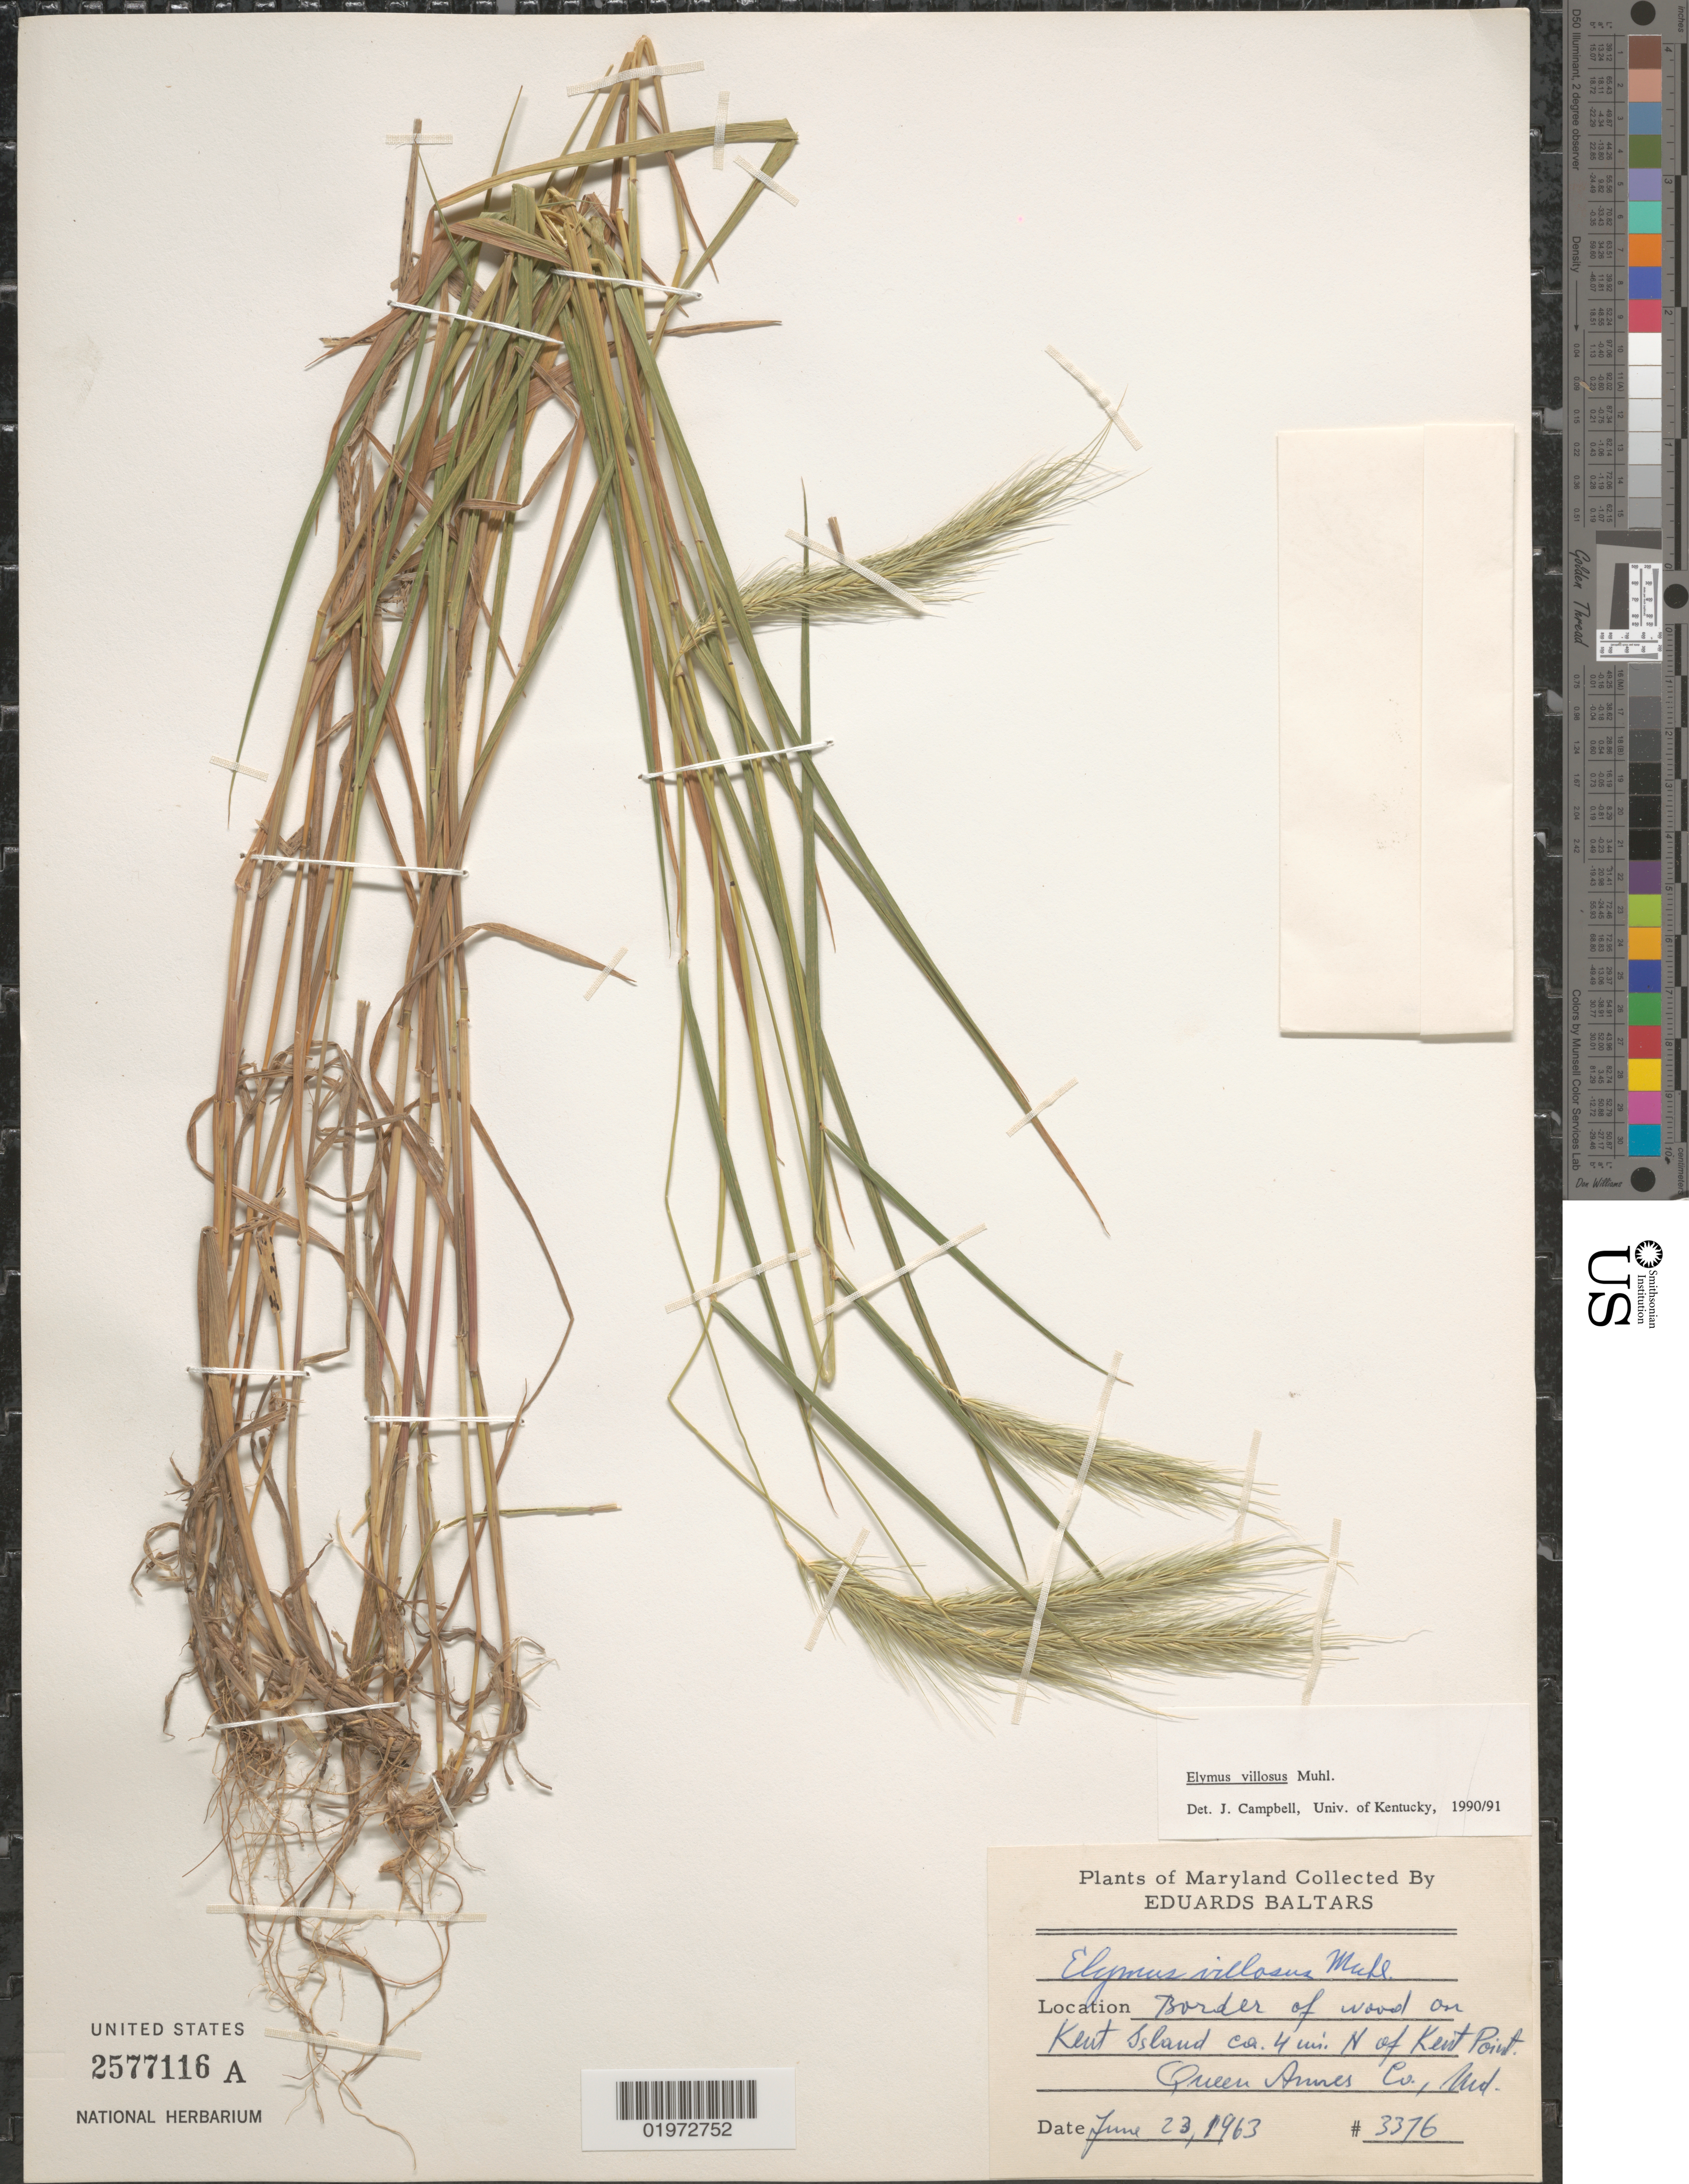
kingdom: Plantae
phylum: Tracheophyta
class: Liliopsida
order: Poales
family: Poaceae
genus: Elymus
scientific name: Elymus villosus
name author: Muhl. ex Willd.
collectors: E. Baltars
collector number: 3376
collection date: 1963-06-23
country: United States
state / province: Maryland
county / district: Queen Anne's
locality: Border of wood on Kent Island ca. 4 mi. N. of Kent Point. Queen Annes Co.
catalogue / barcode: US 2577116A